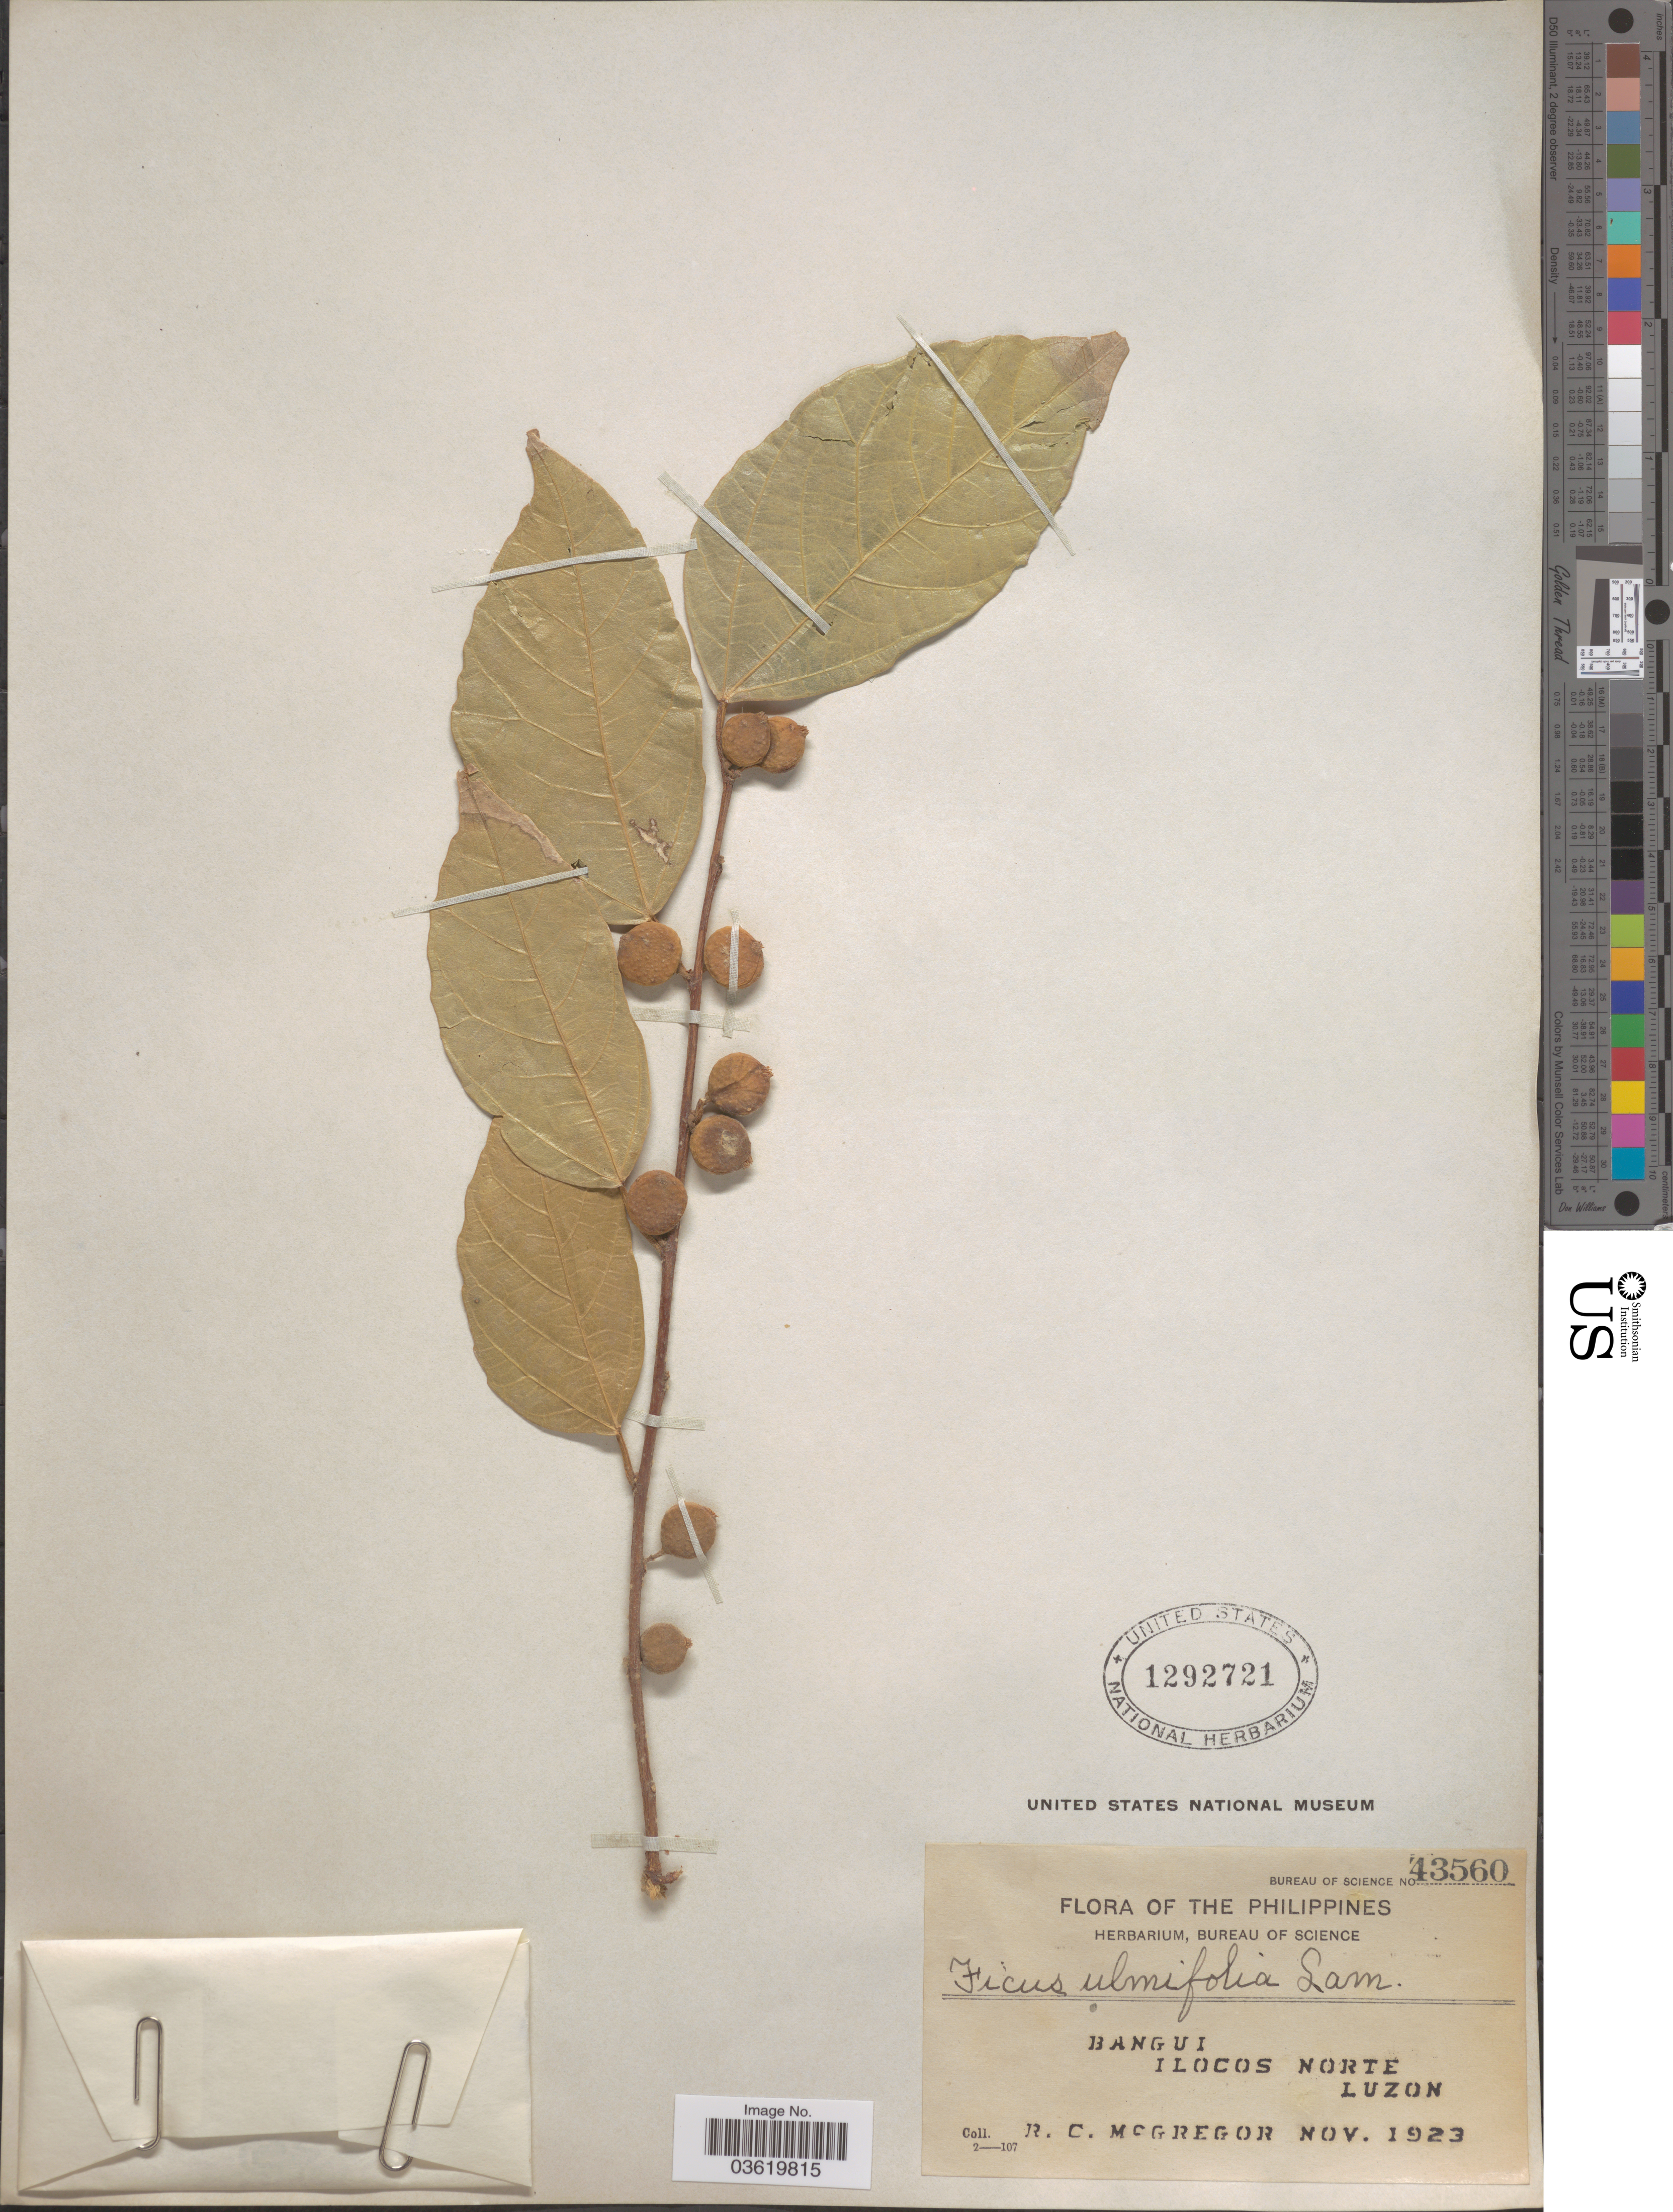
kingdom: Plantae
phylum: Tracheophyta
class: Magnoliopsida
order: Rosales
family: Moraceae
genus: Ficus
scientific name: Ficus ulmifolia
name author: Lam.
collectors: R. C. McGregor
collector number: Bureau of Science 43560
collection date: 1923-11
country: Philippines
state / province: Ilocos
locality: Bangui. Ilocos Norte. Luzon.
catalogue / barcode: US 1292721